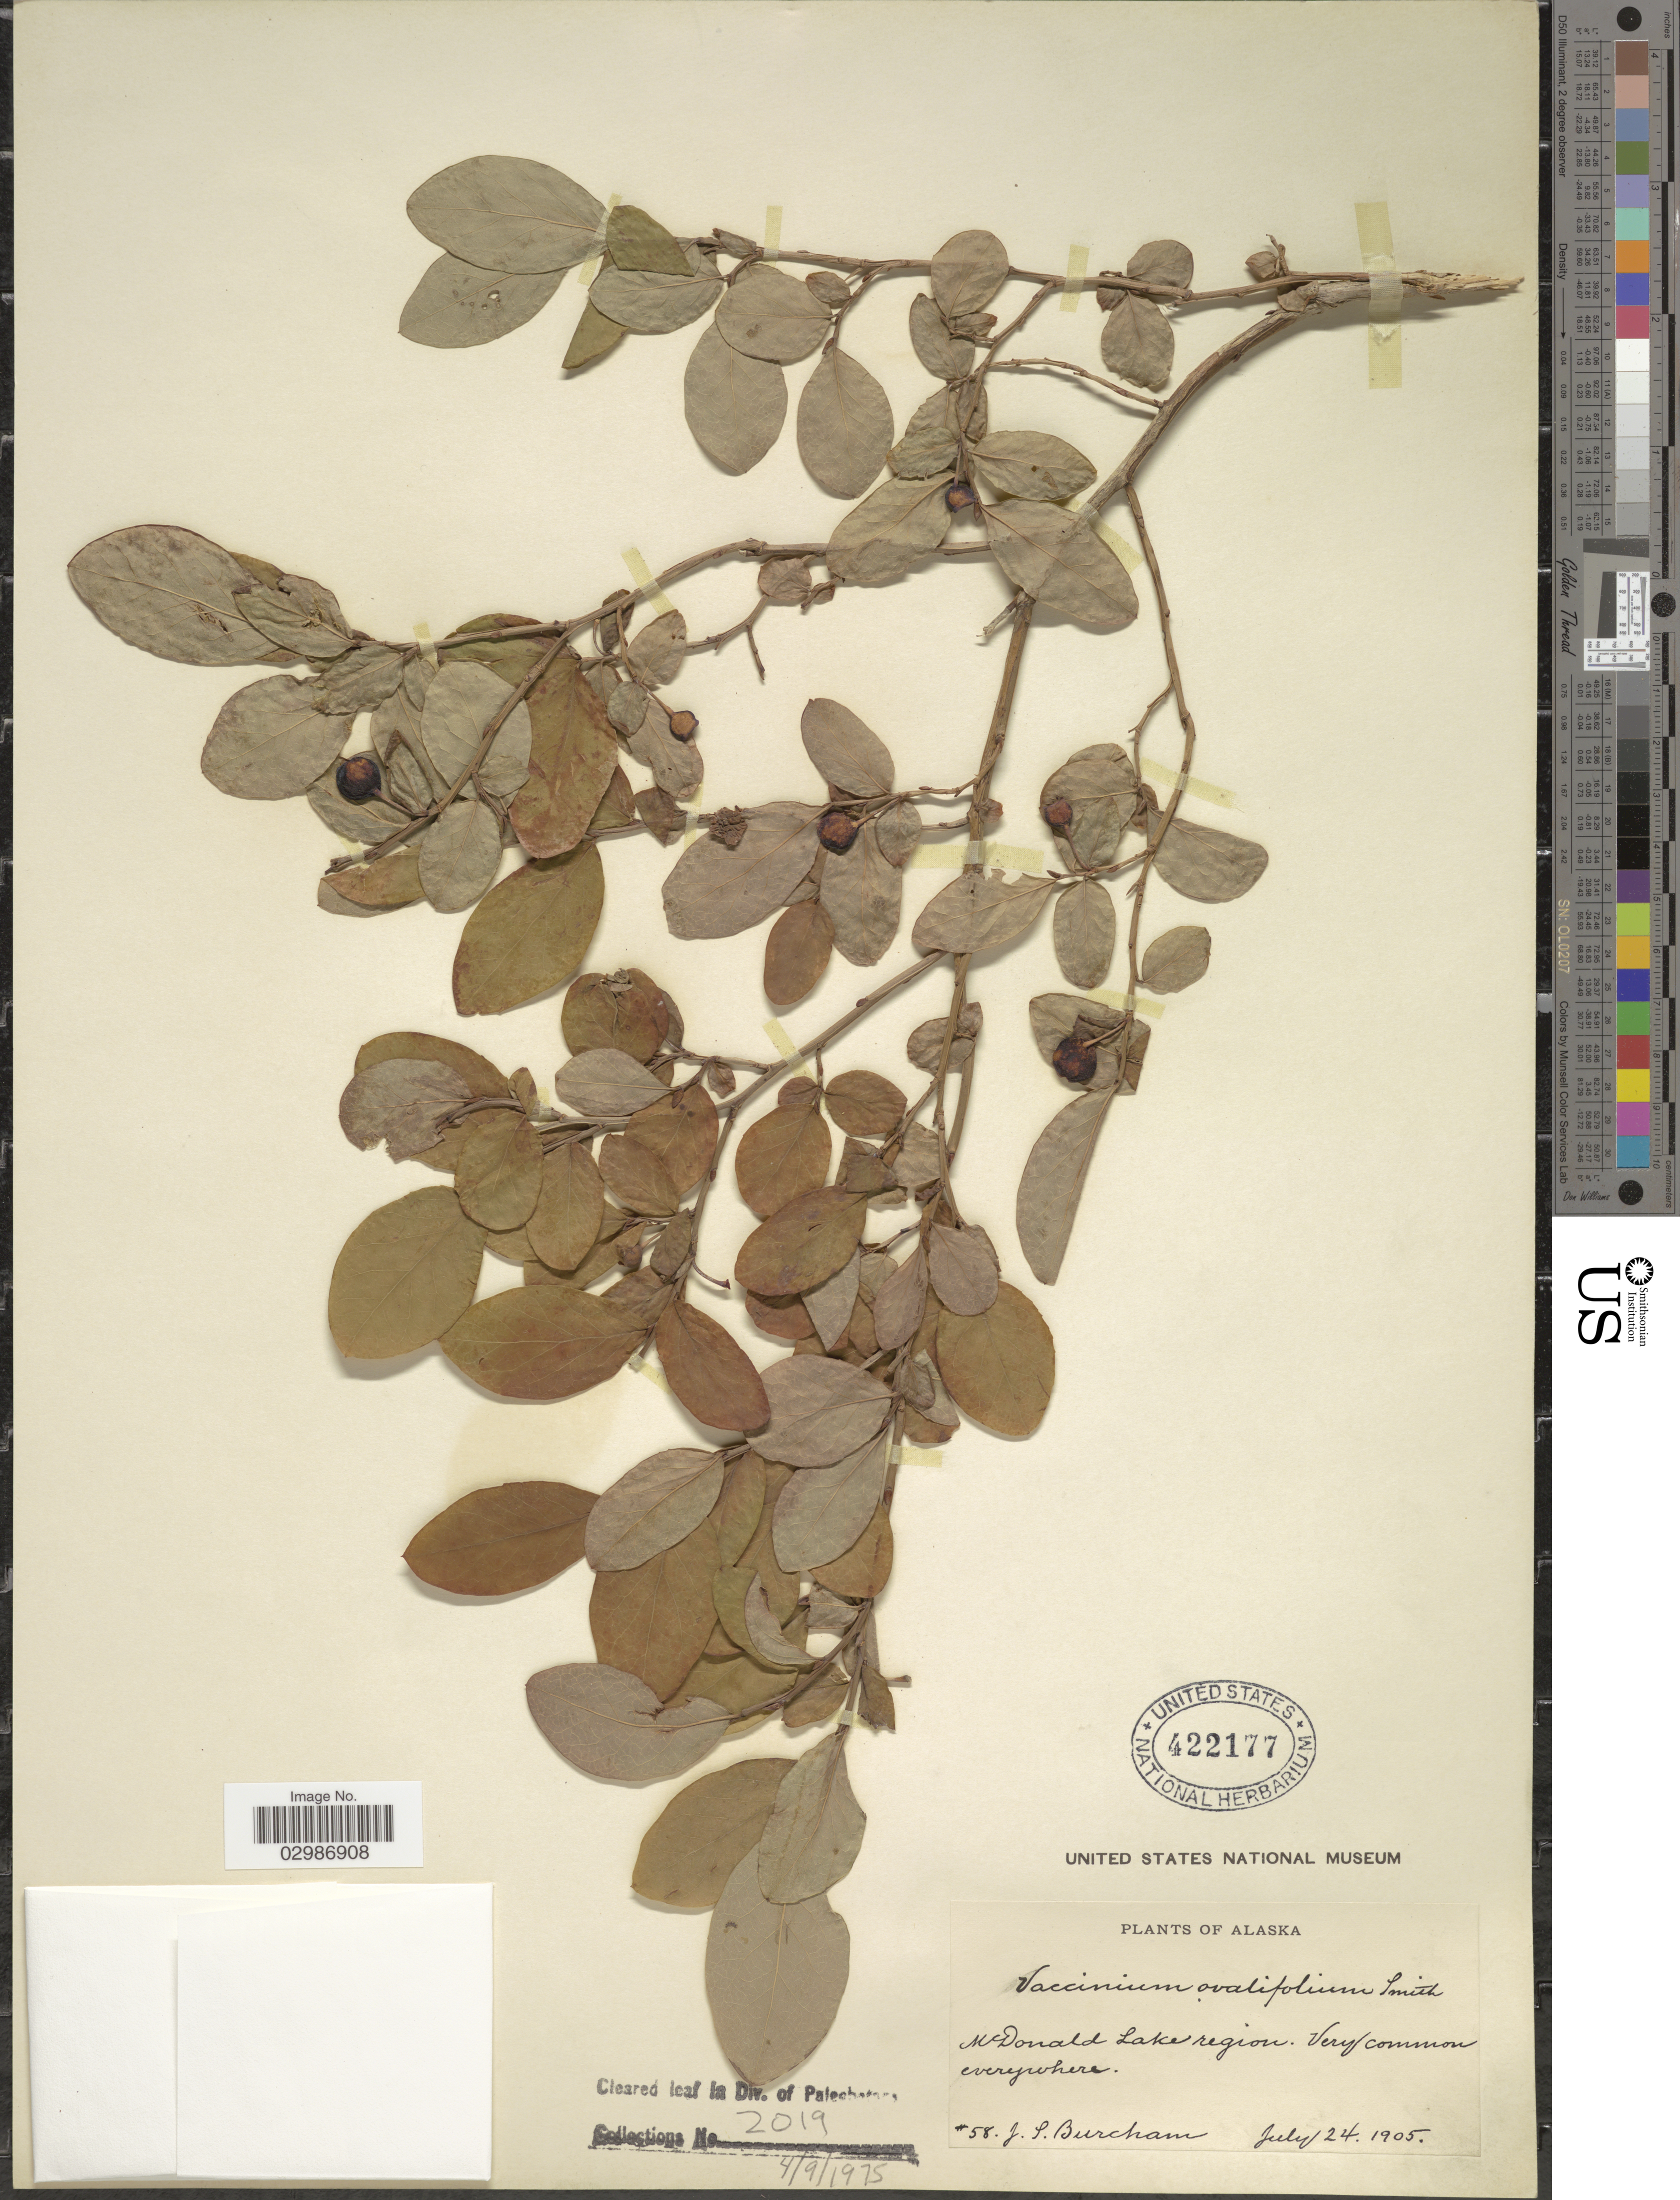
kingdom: Plantae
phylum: Tracheophyta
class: Magnoliopsida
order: Ericales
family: Ericaceae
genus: Vaccinium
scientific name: Vaccinium alaskaense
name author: Howell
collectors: J. Burcham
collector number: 58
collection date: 1905-07-24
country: United States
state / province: Alaska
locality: McDonald Lake region.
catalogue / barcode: US 422177